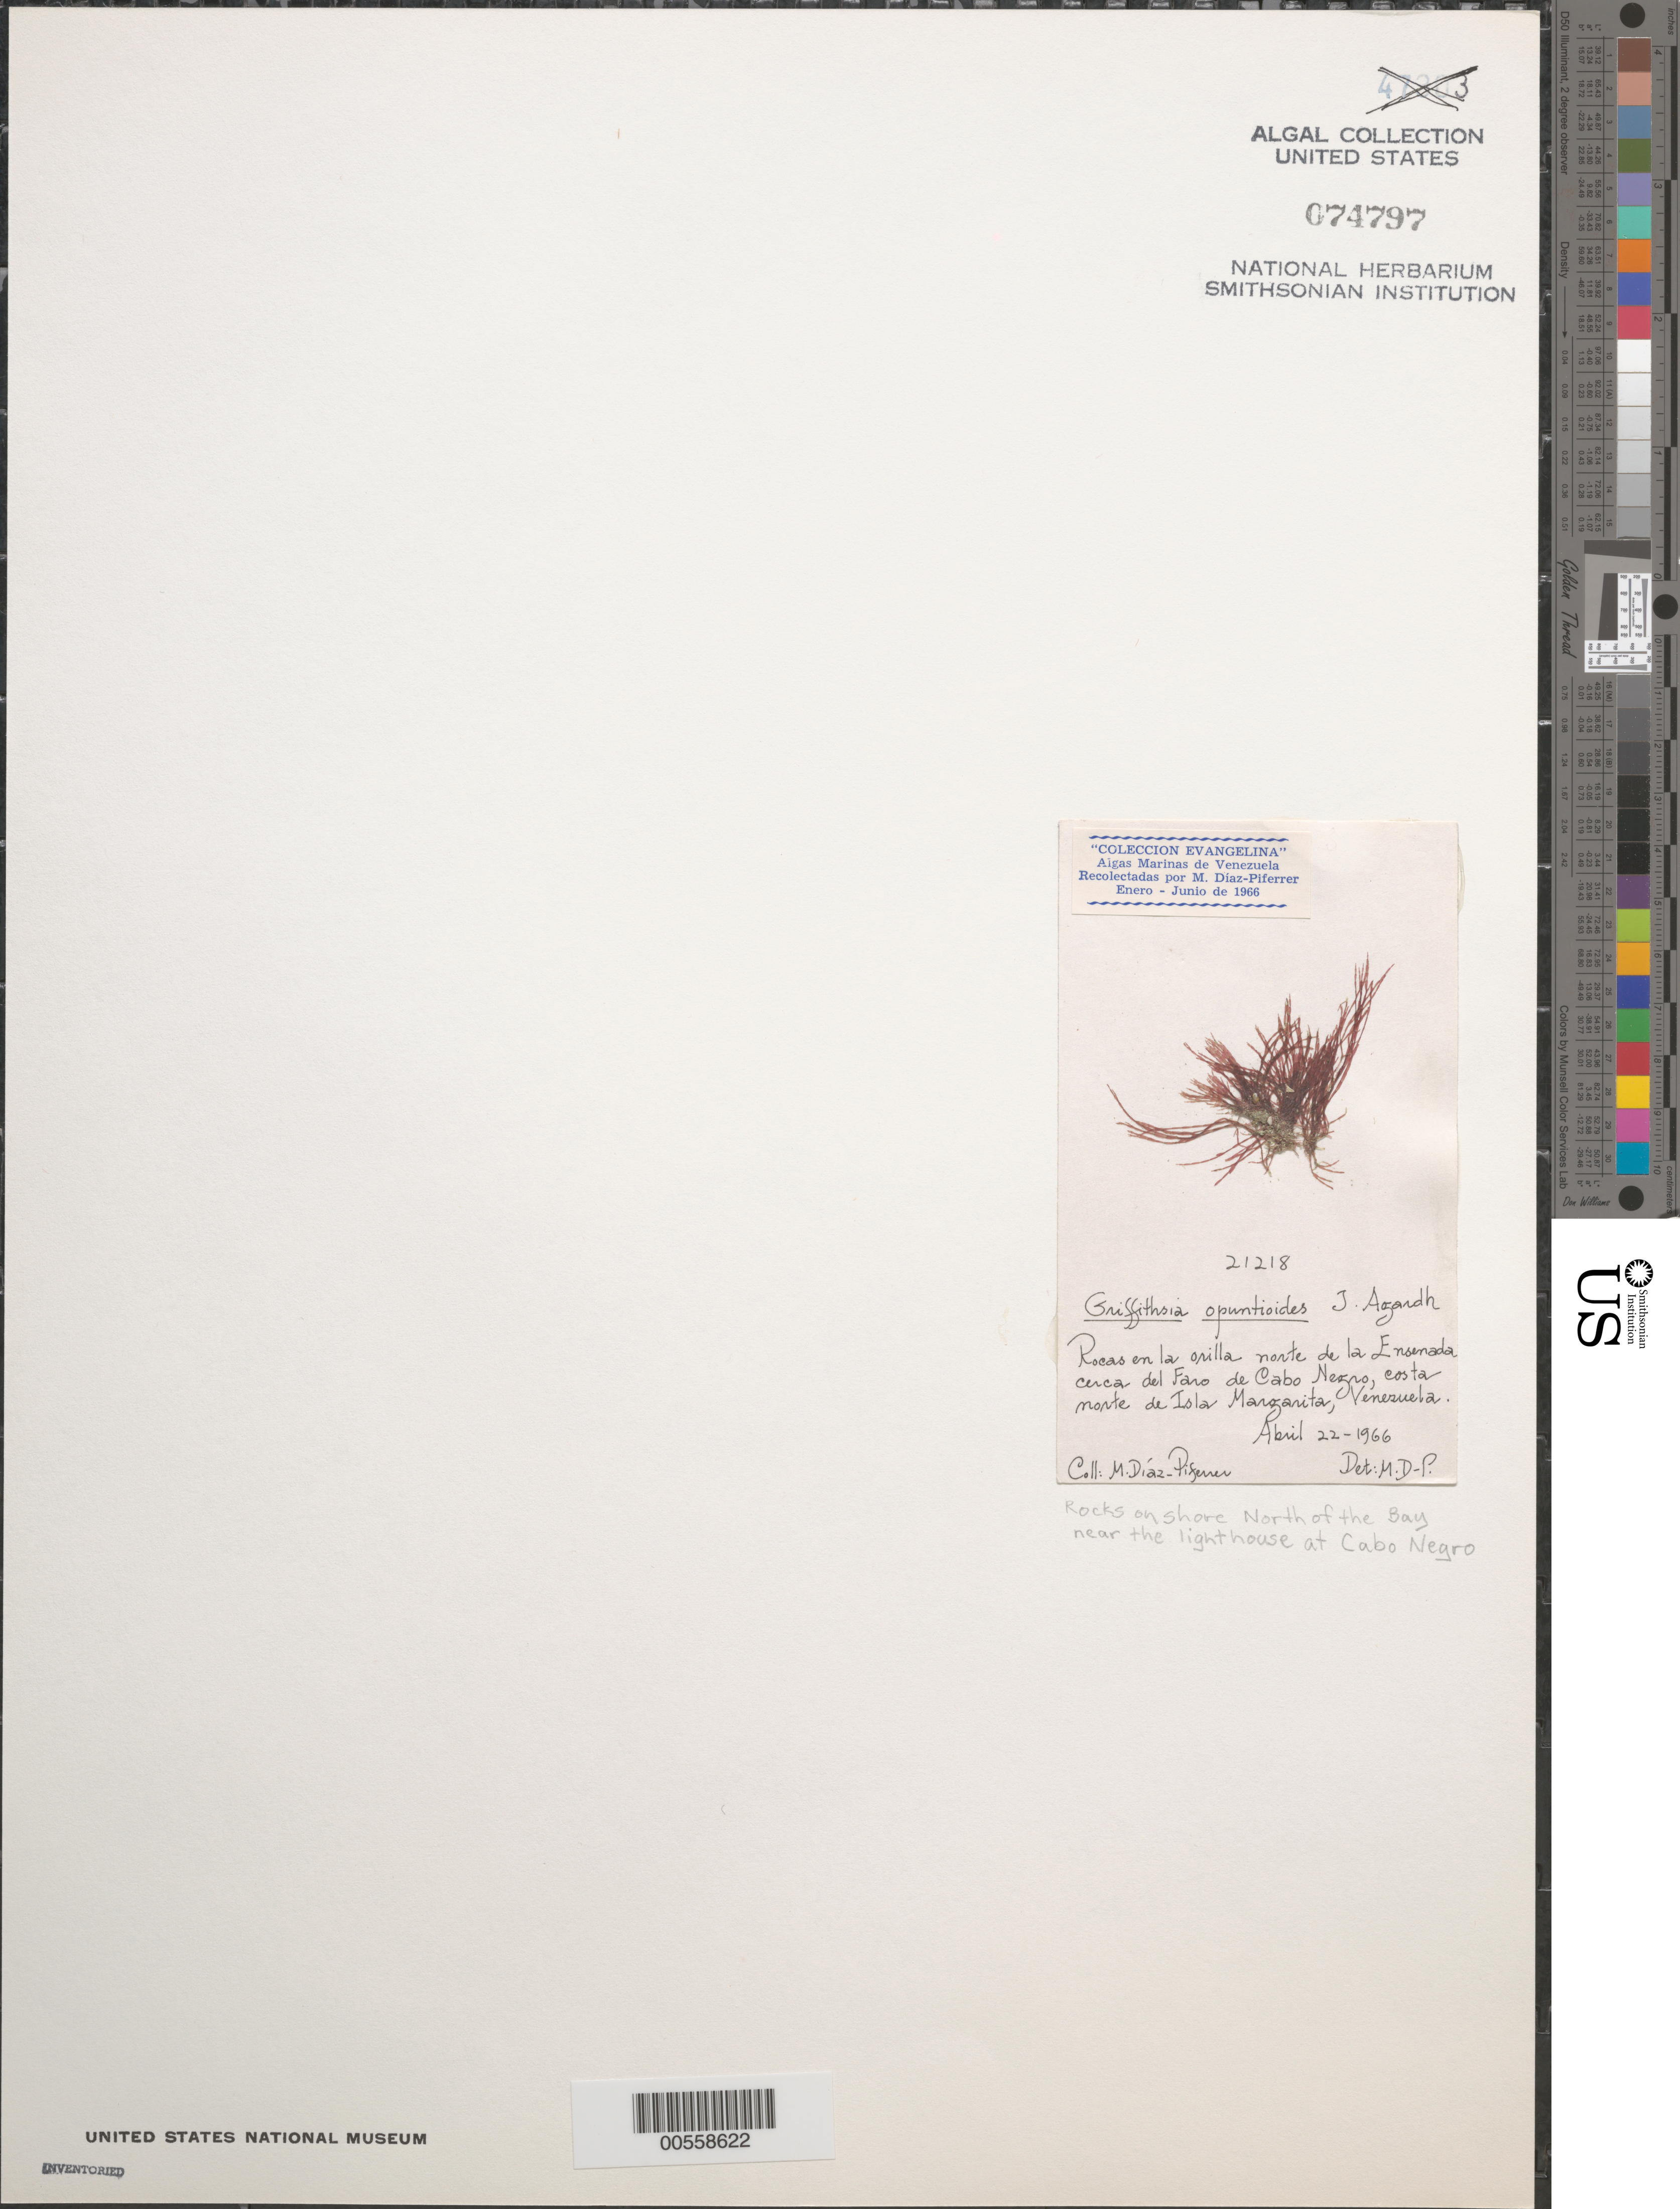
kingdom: Plantae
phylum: Rhodophyta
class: Florideophyceae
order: Ceramiales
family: Wrangeliaceae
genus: Griffithsia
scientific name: Griffithsia opuntioides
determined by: Diaz-Piferrer, M.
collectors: M. Diaz-Piferrer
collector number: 21218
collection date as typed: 22 Apr 1966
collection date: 1966-04-22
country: Venezuela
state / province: Nueva Esparta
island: Margarita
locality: Isla margarita, near cabo negro lighthouse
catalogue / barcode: US 74797